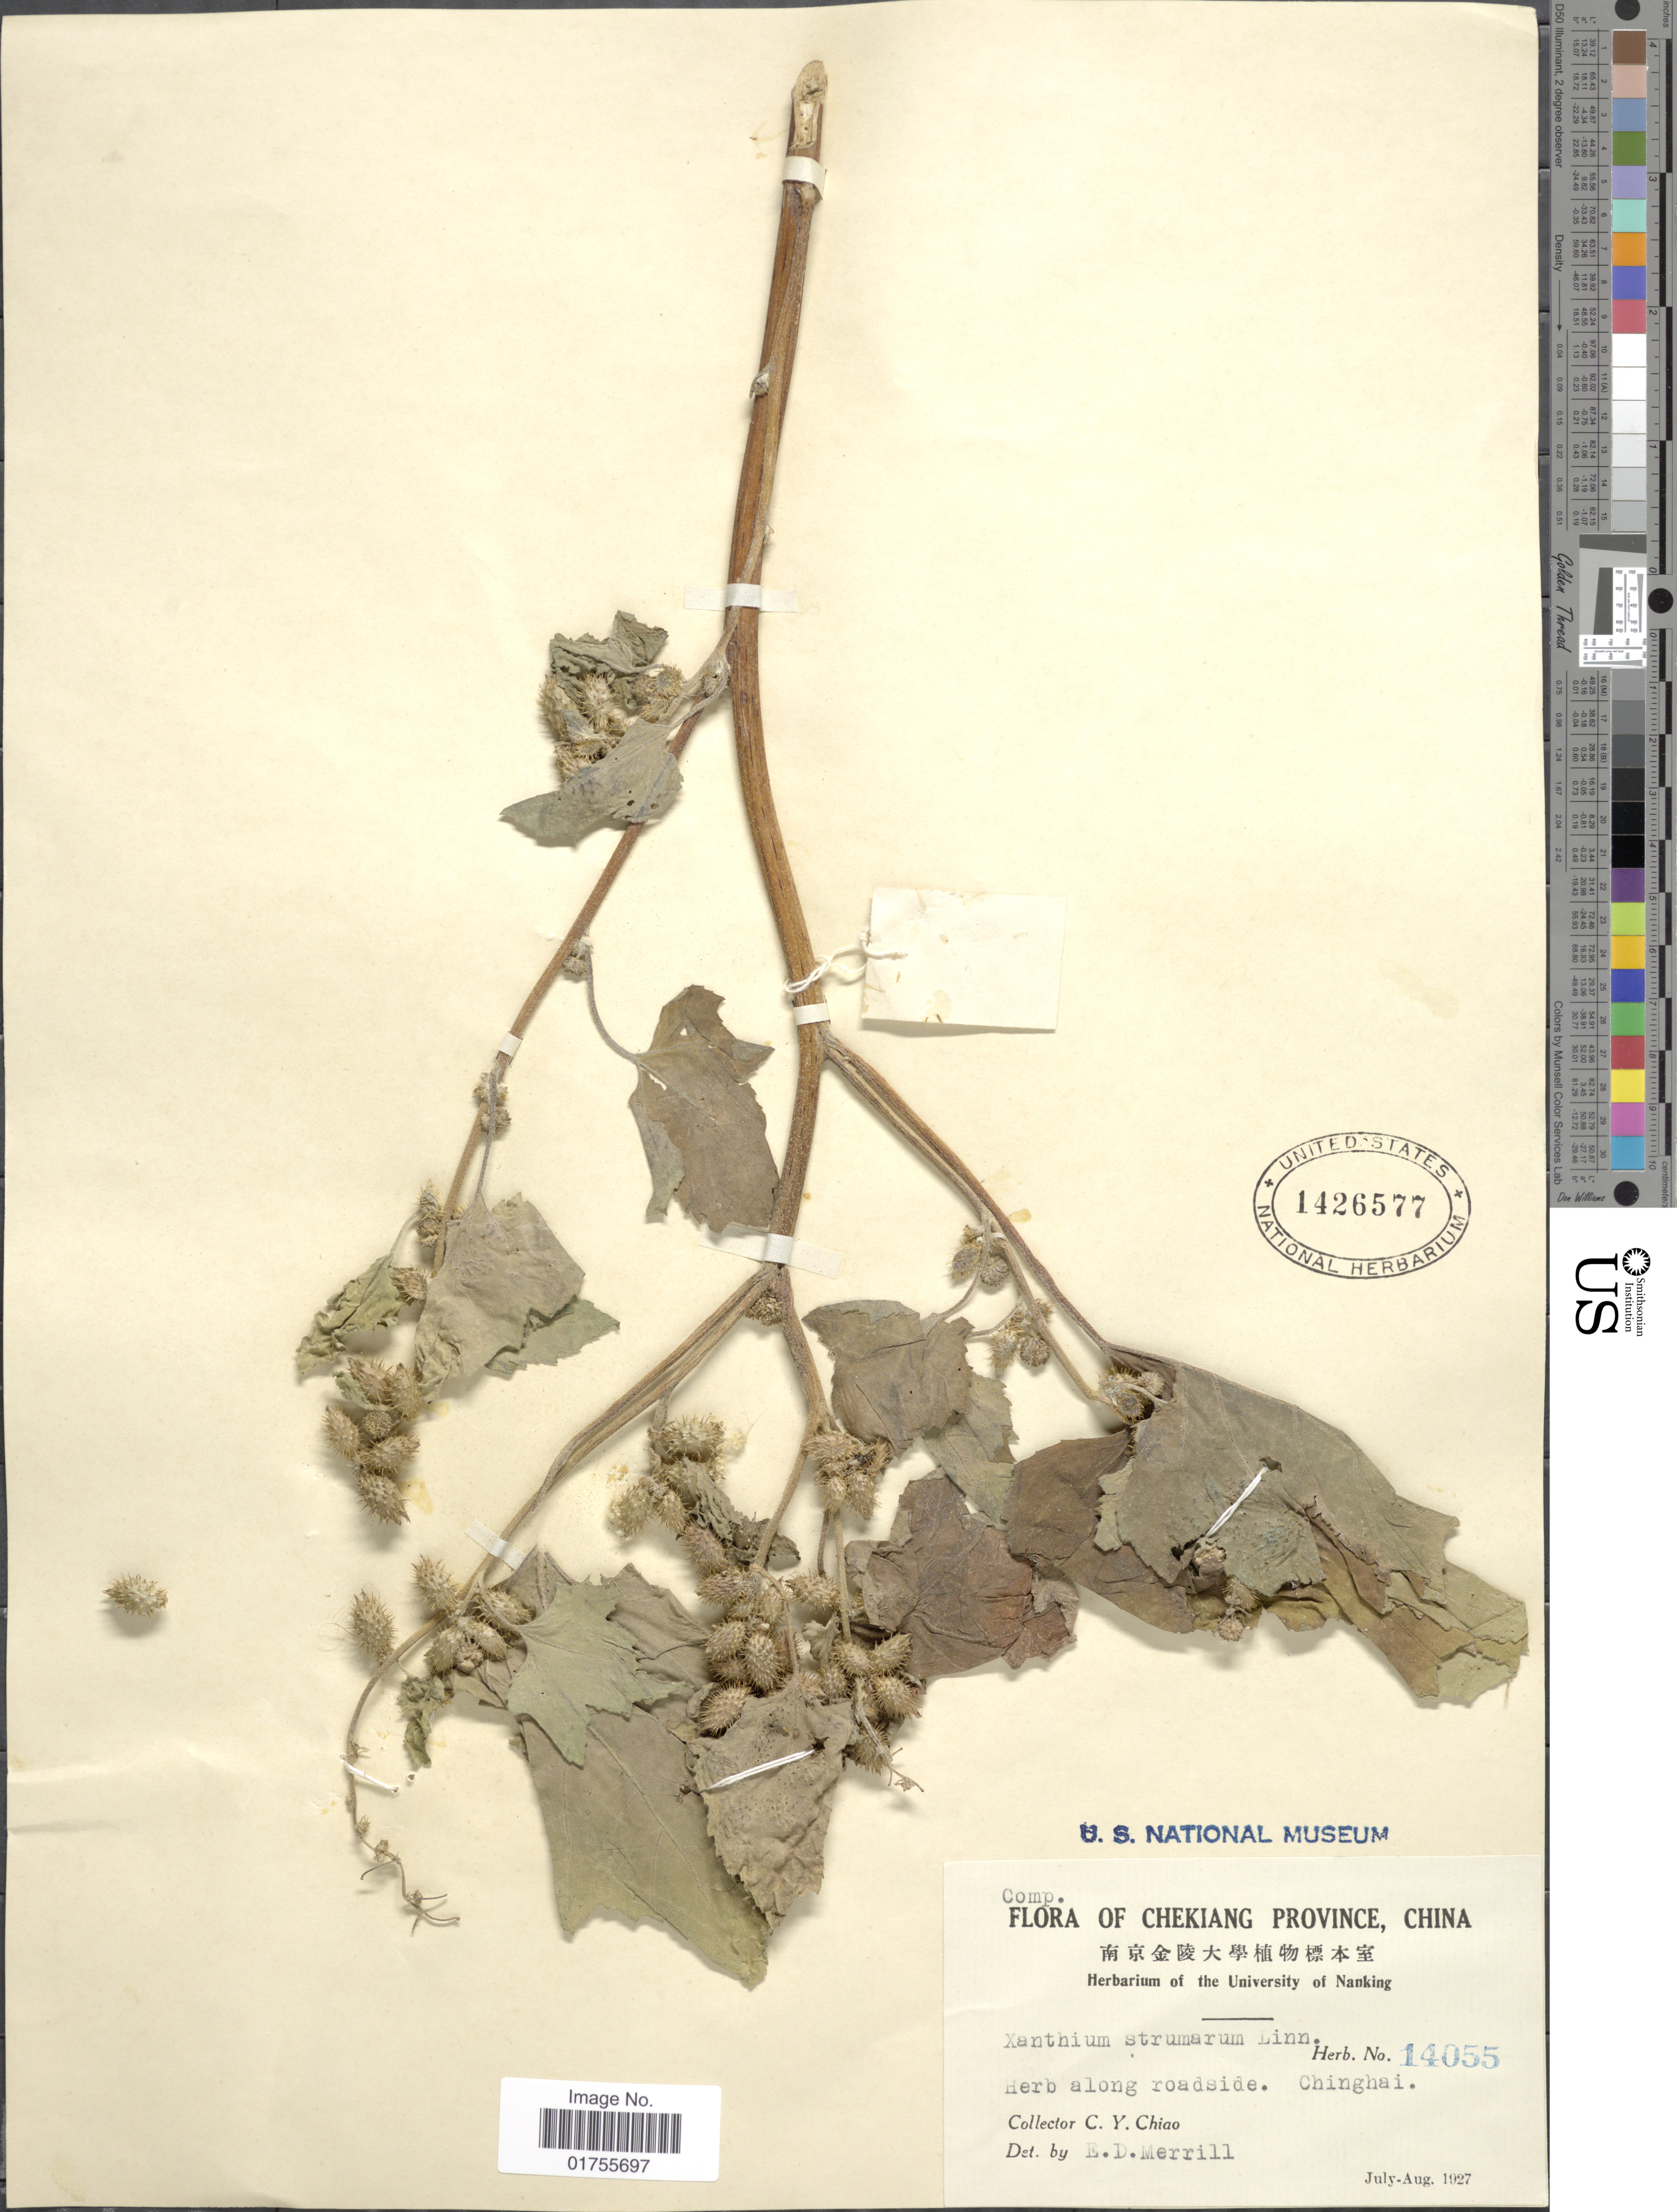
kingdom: Plantae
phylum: Tracheophyta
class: Magnoliopsida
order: Asterales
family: Asteraceae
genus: Xanthium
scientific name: Xanthium strumarium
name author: L.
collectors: C. Y. Chiao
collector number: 14055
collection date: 1927-07/1927-08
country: China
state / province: Zhejiang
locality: Chekiang Province, Herb along roadside. Chinghai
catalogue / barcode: US 1426577